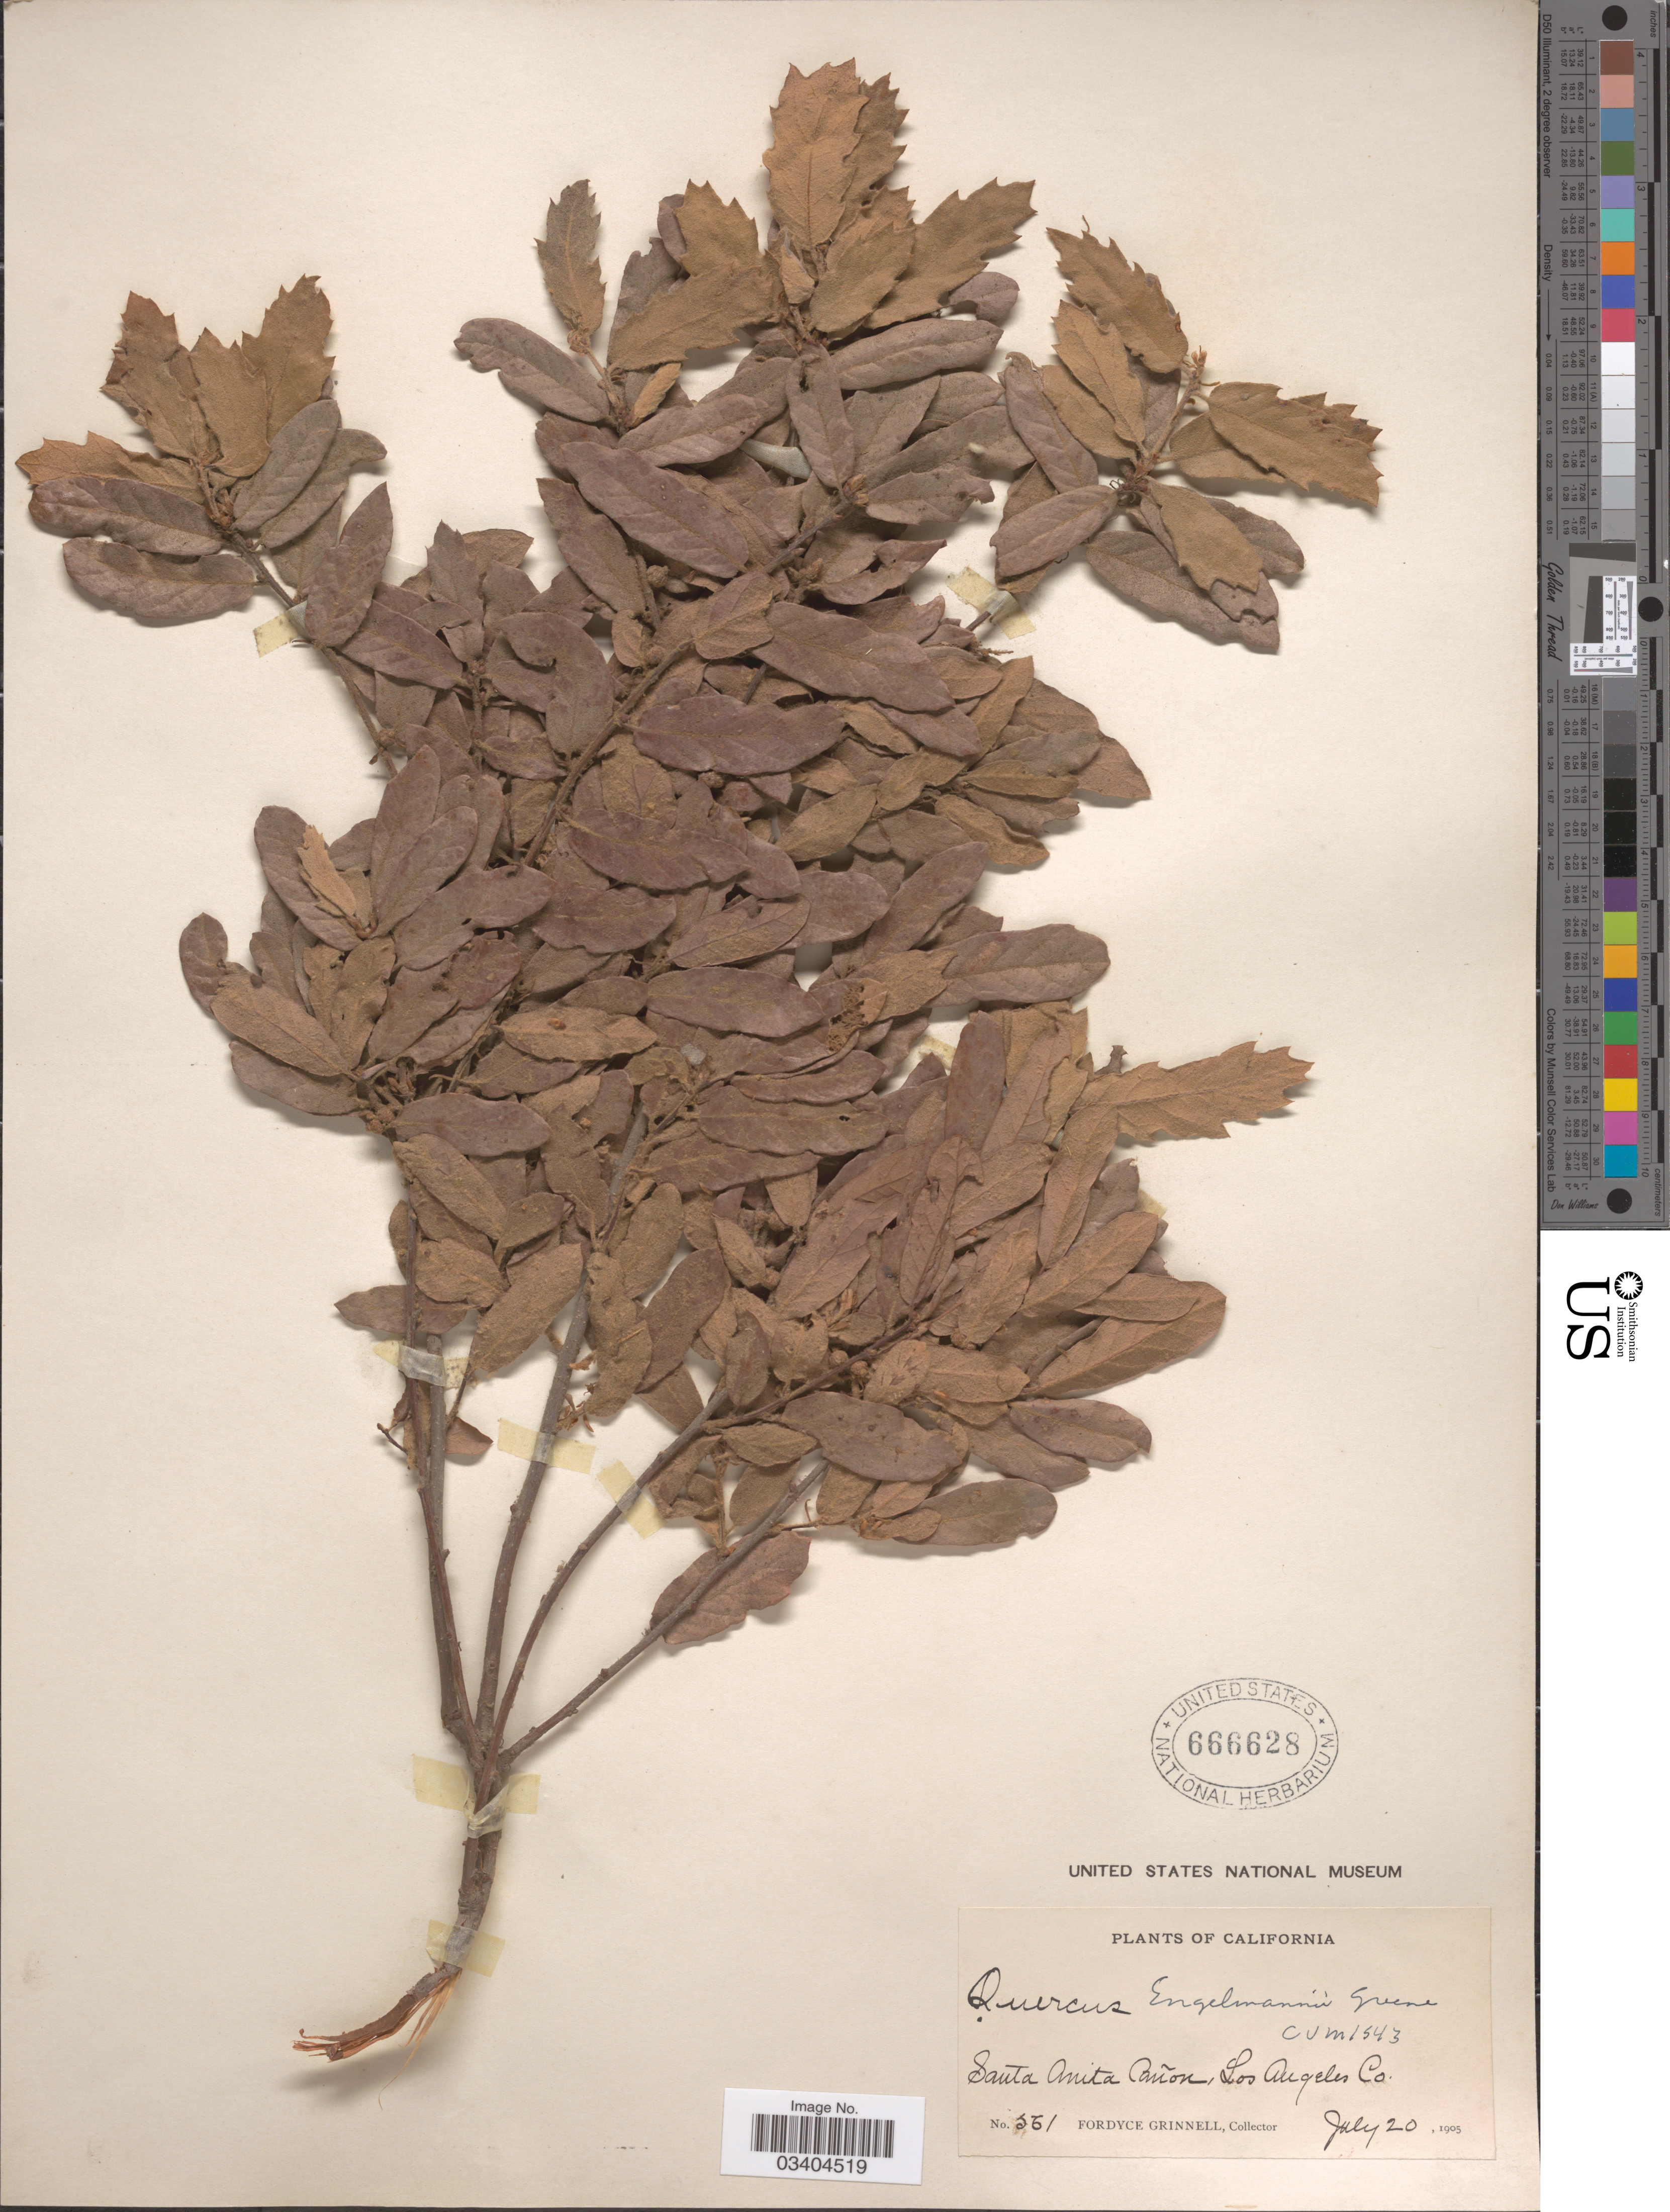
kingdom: Plantae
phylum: Tracheophyta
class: Magnoliopsida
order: Fagales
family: Fagaceae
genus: Quercus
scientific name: Quercus engelmannii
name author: Greene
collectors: F. Grinnell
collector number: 561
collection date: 1905-07-20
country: United States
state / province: California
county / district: Los Angeles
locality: Santa Anita Cañon, Los Angeles Co.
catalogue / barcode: US 666628